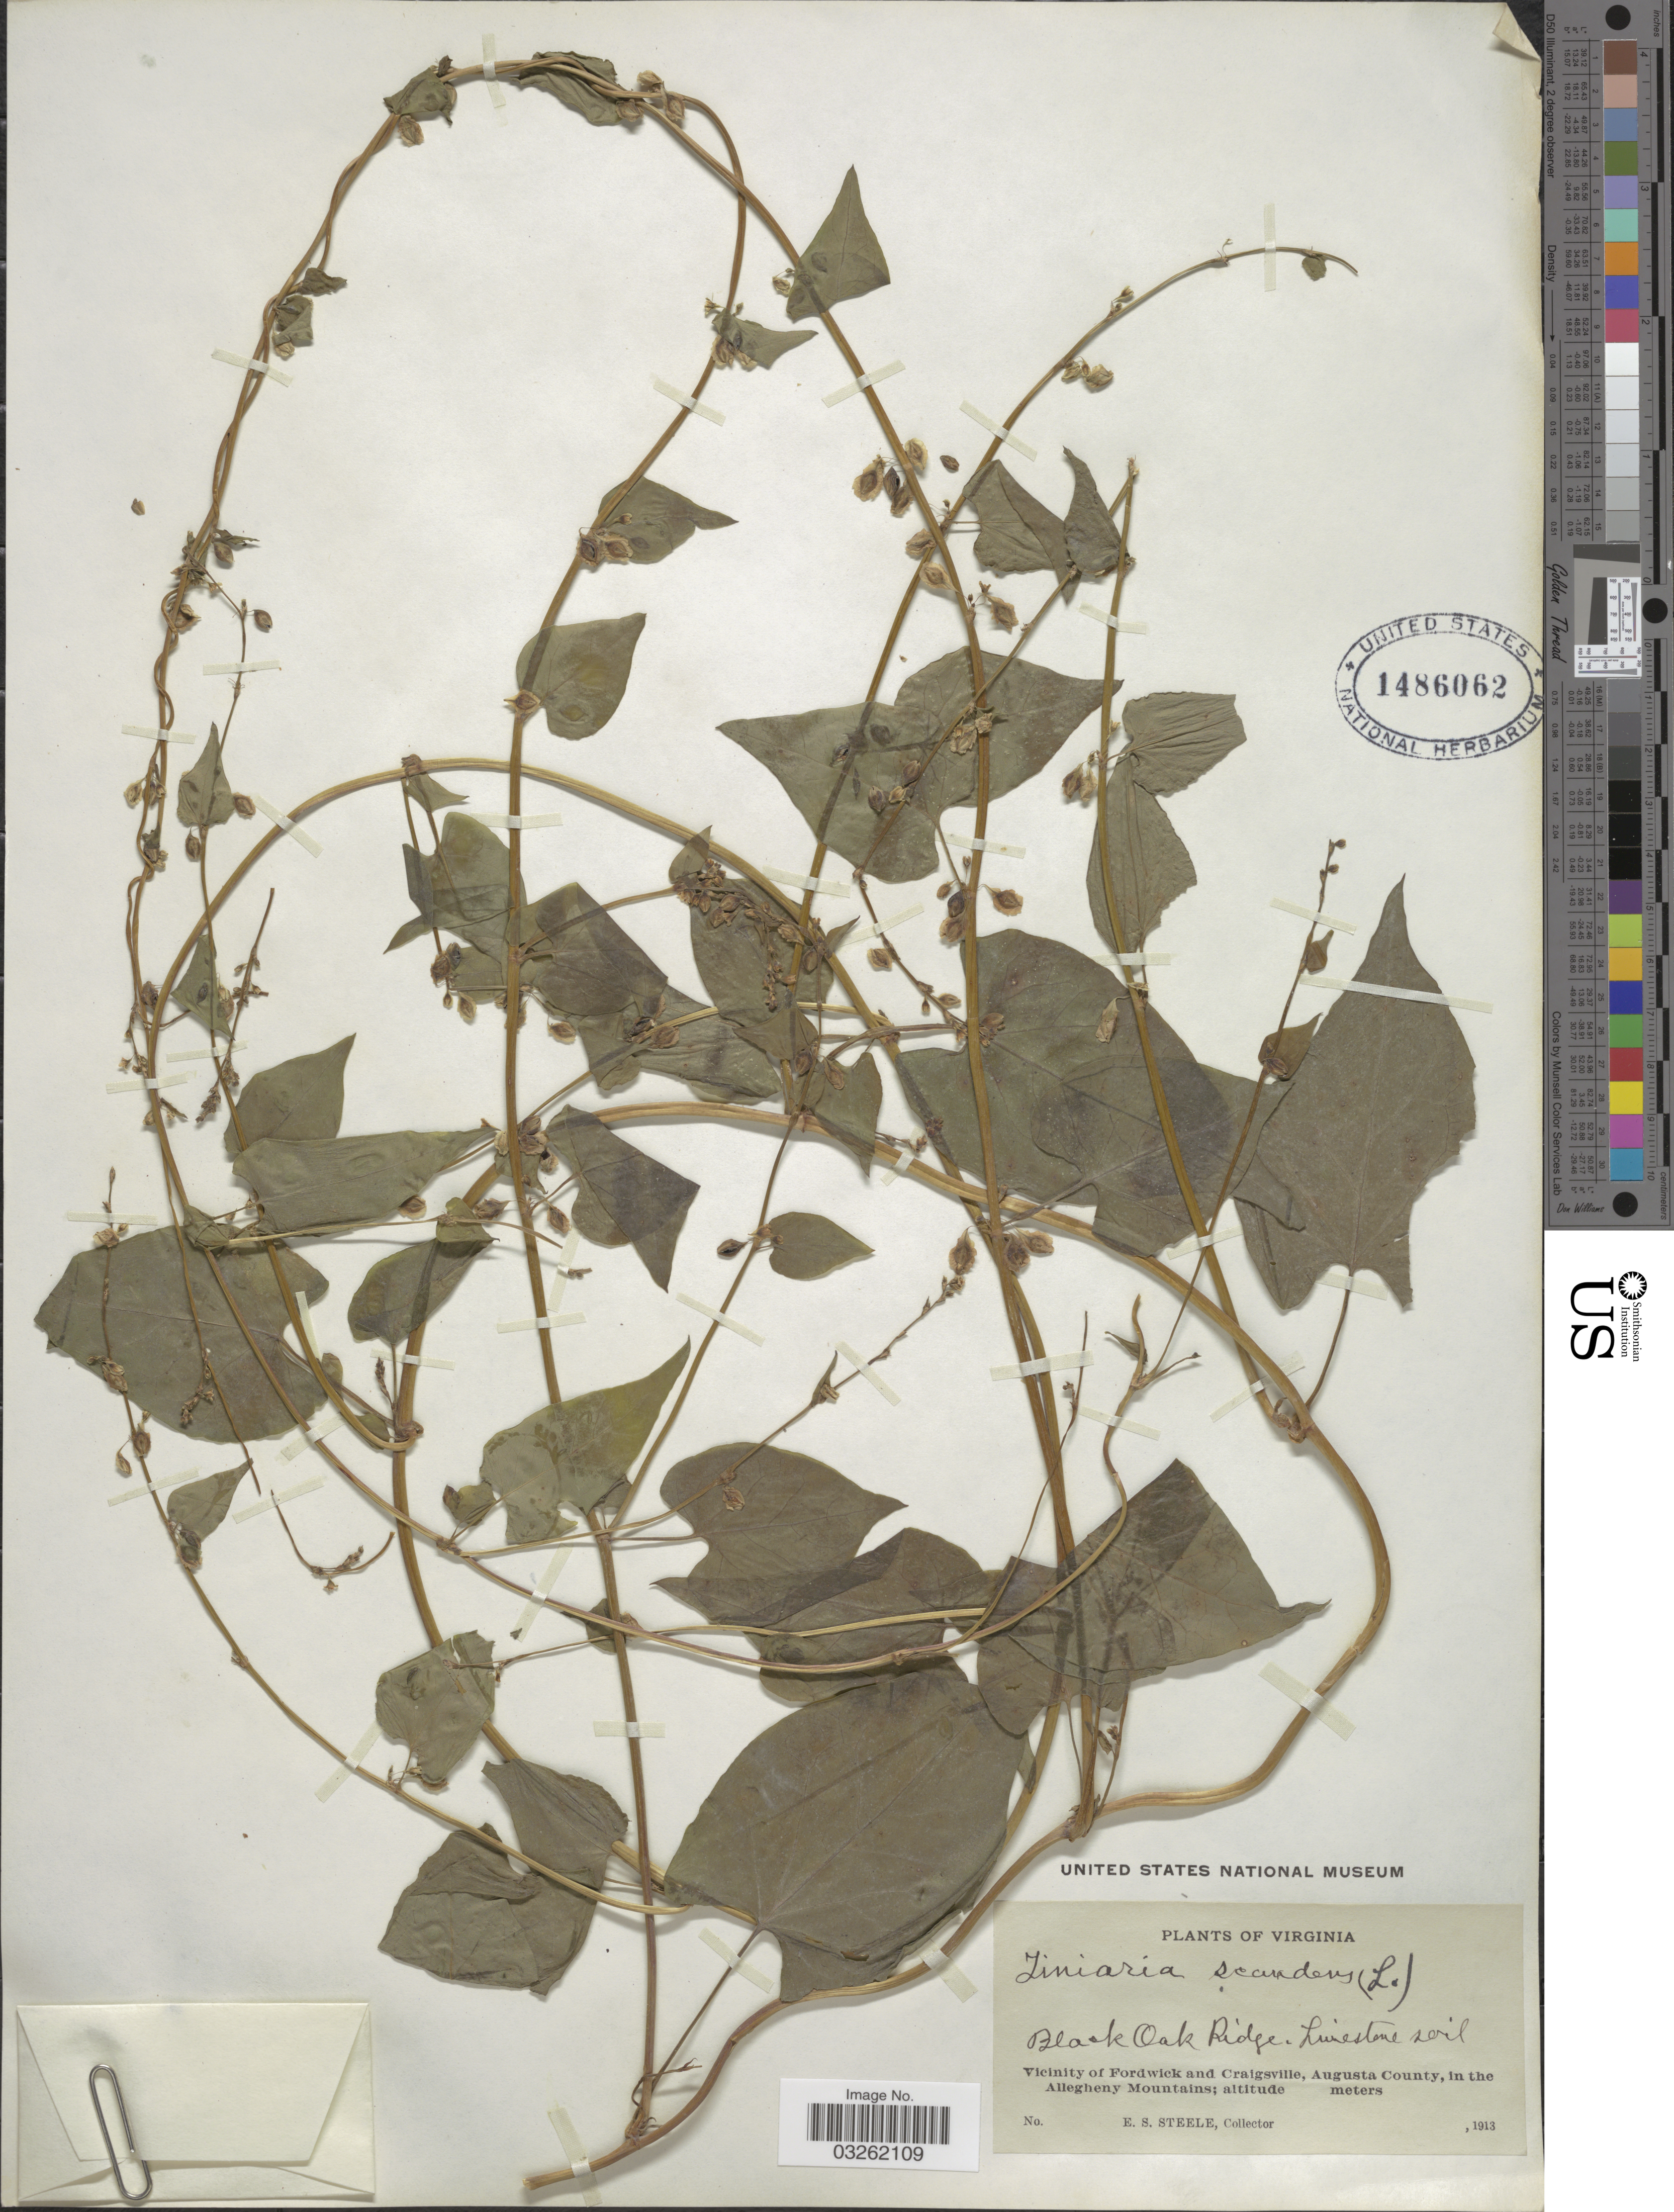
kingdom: Plantae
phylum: Tracheophyta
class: Magnoliopsida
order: Caryophyllales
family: Polygonaceae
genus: Fallopia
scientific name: Fallopia scandens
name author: (L.) Holub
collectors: E. Steele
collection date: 1913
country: United States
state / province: Virginia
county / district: Augusta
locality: Black Oak Ridge. Vicinity of Fordwick and Craigsville, Augusta County, in the Allegheny Mountains.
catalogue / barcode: US 1486062